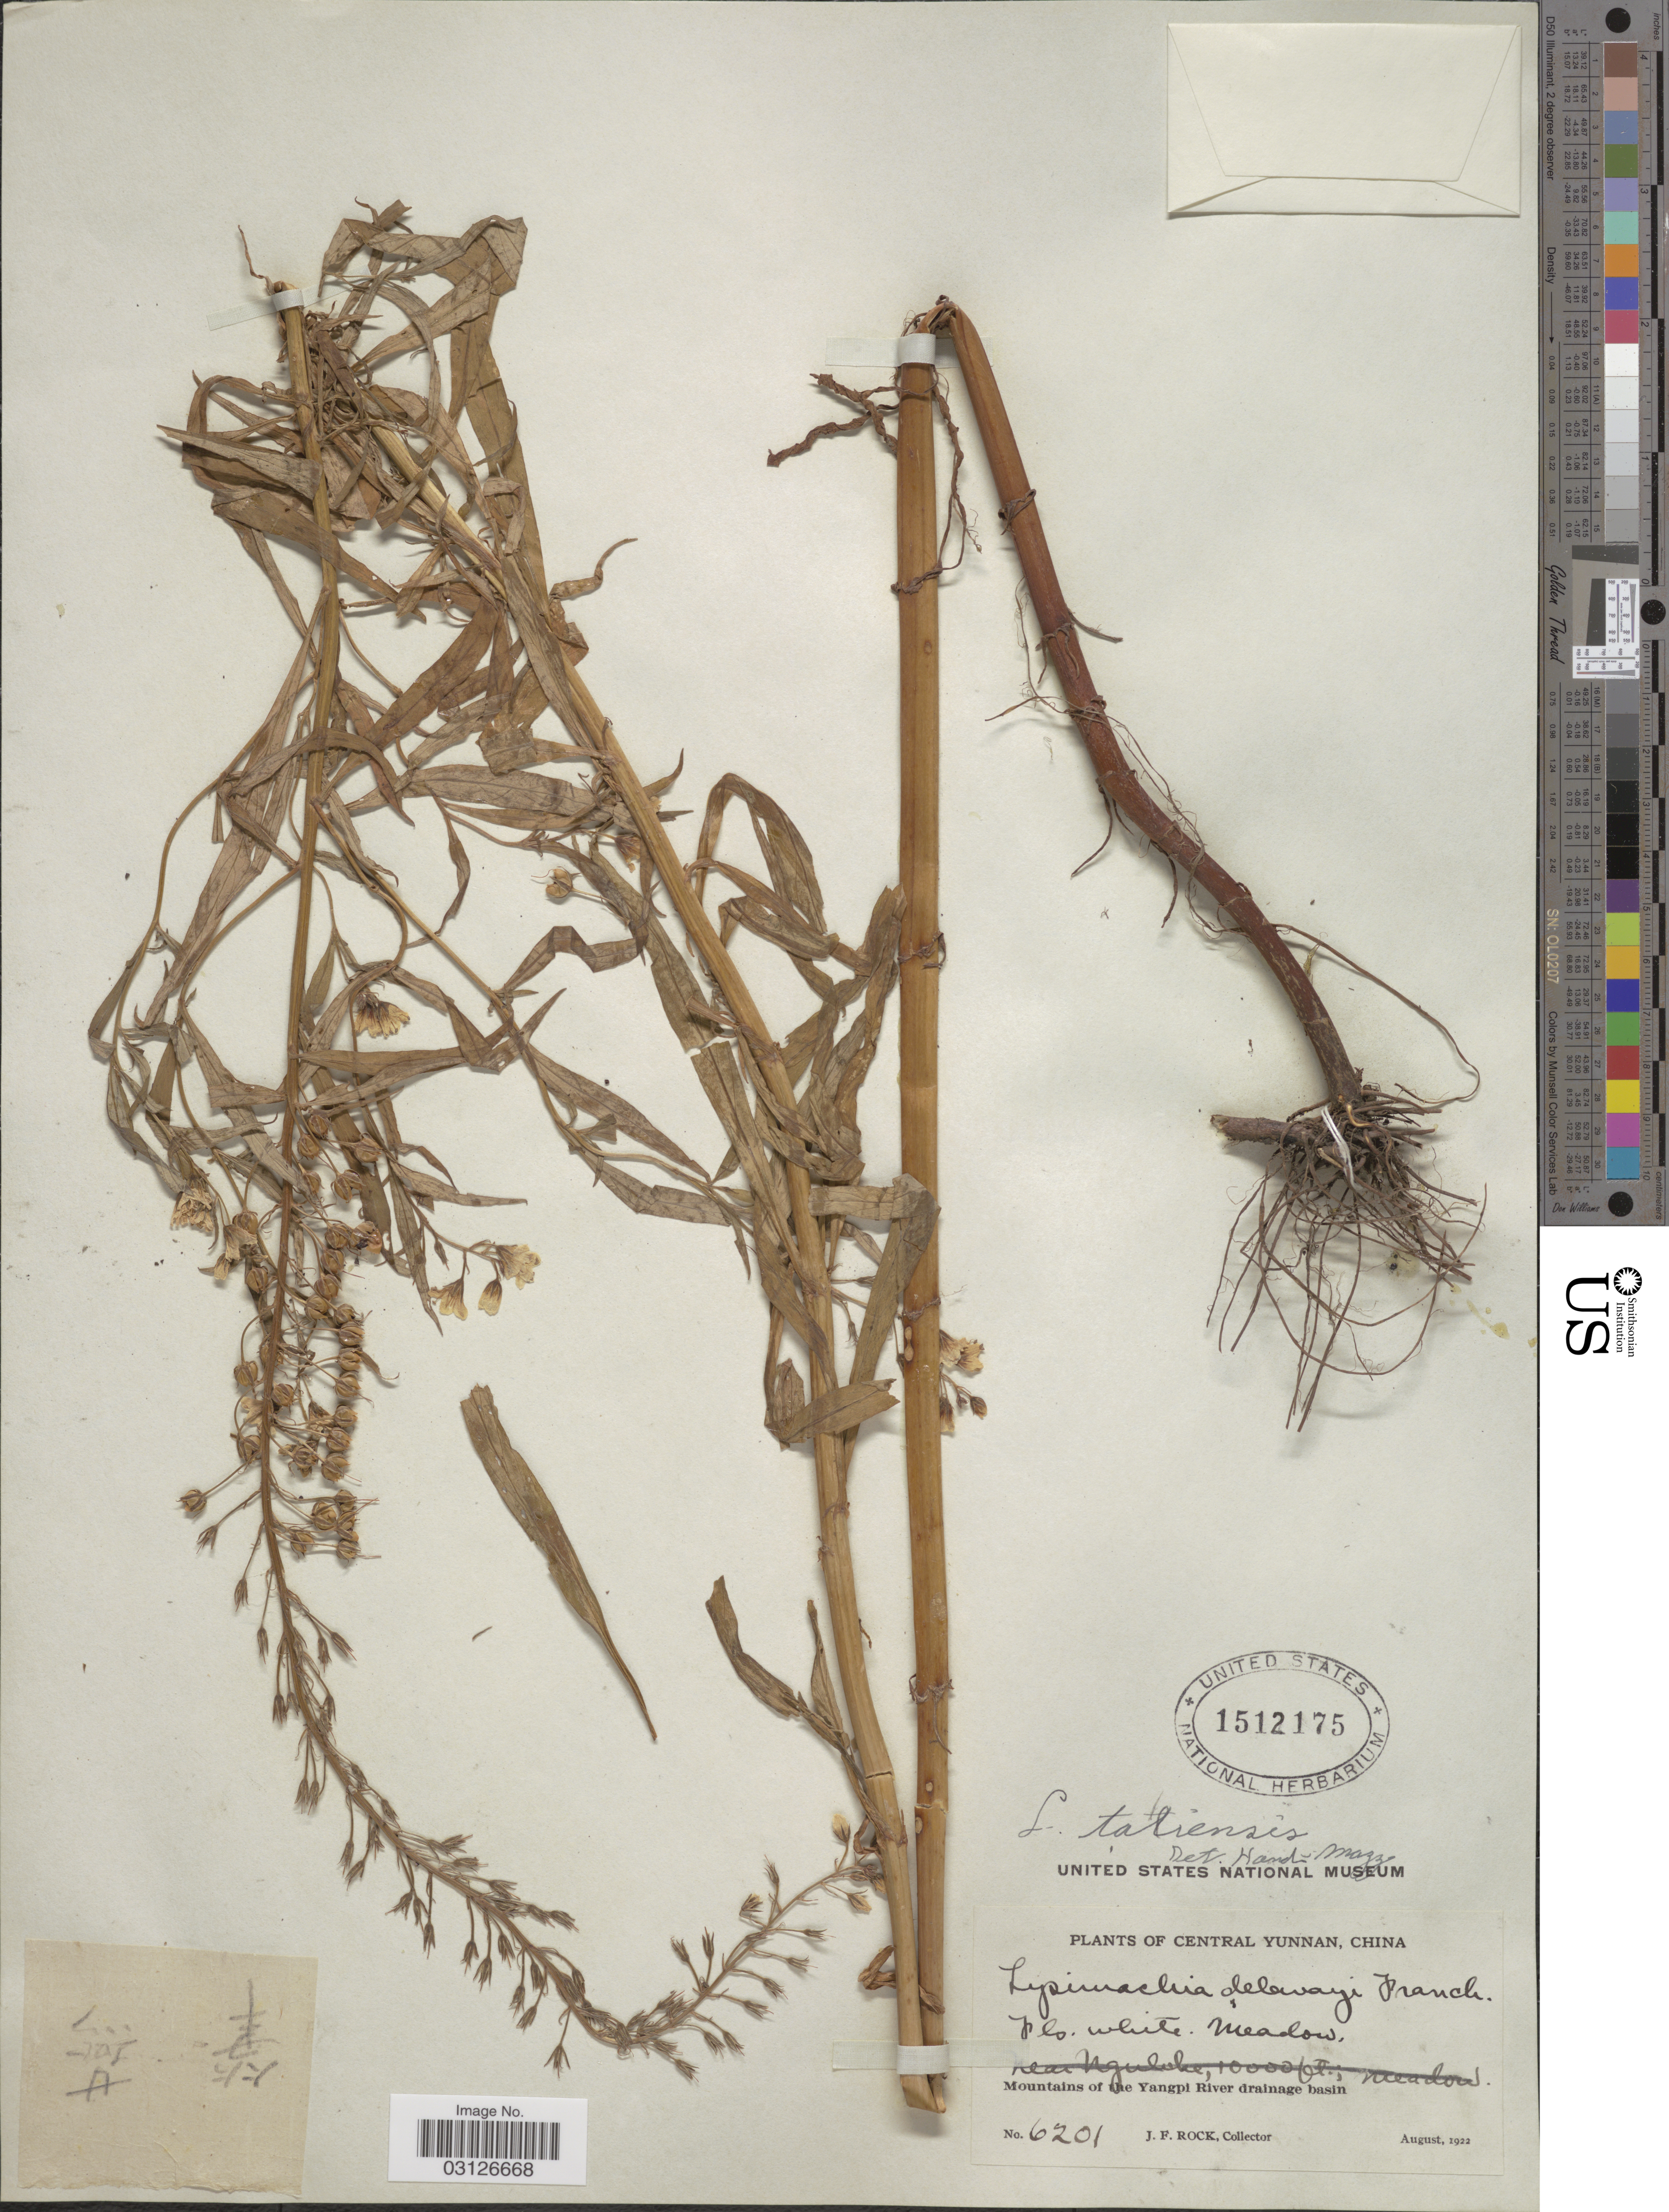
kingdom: Plantae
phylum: Tracheophyta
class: Magnoliopsida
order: Ericales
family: Primulaceae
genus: Lysimachia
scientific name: Lysimachia taliensis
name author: Bonati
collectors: J. Rock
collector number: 6201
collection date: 1922-08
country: China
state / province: Yunnan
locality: Central Yunnan. Mountains of the Yangpi River drainage basin.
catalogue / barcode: US 1512175